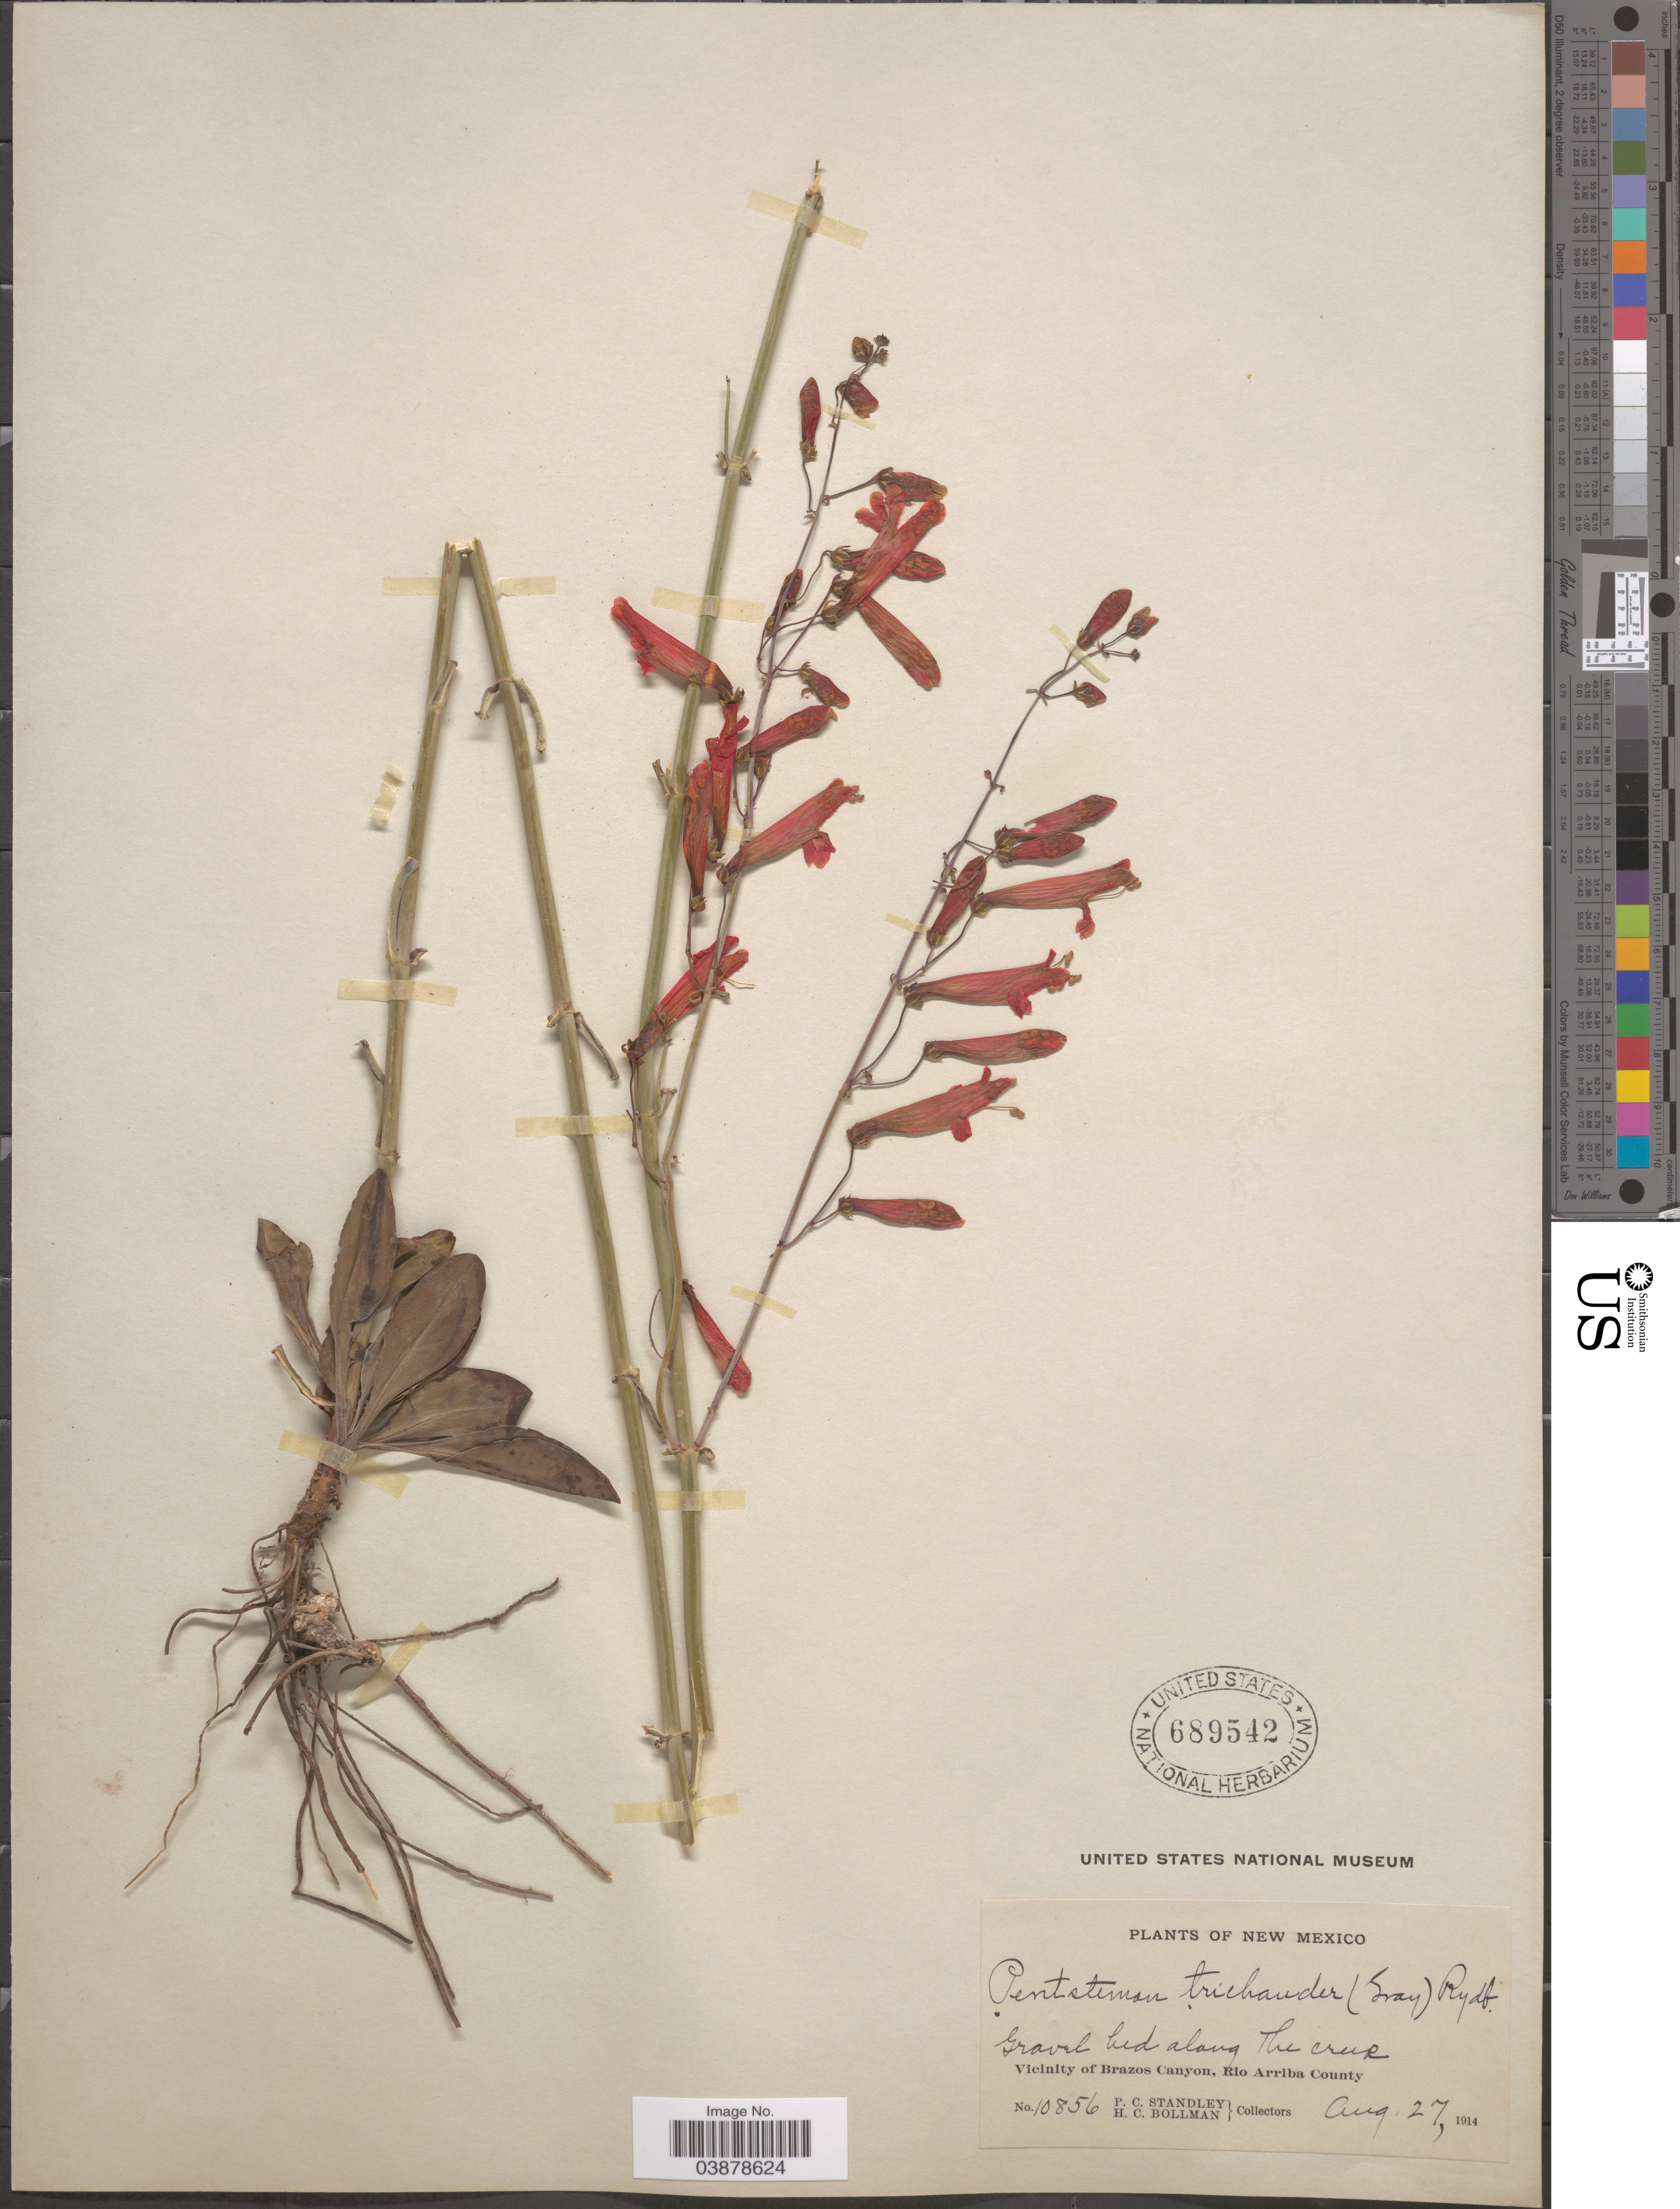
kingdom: Plantae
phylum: Tracheophyta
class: Magnoliopsida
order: Lamiales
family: Plantaginaceae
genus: Penstemon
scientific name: Penstemon trichander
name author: (A. Gray) Rydb.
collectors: P. C. Standley & H. C. Bollman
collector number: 10856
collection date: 1914-08-27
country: United States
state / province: New Mexico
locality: Vicinity of Brazos Canyon, Rio Arriba County.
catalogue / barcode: US 689542